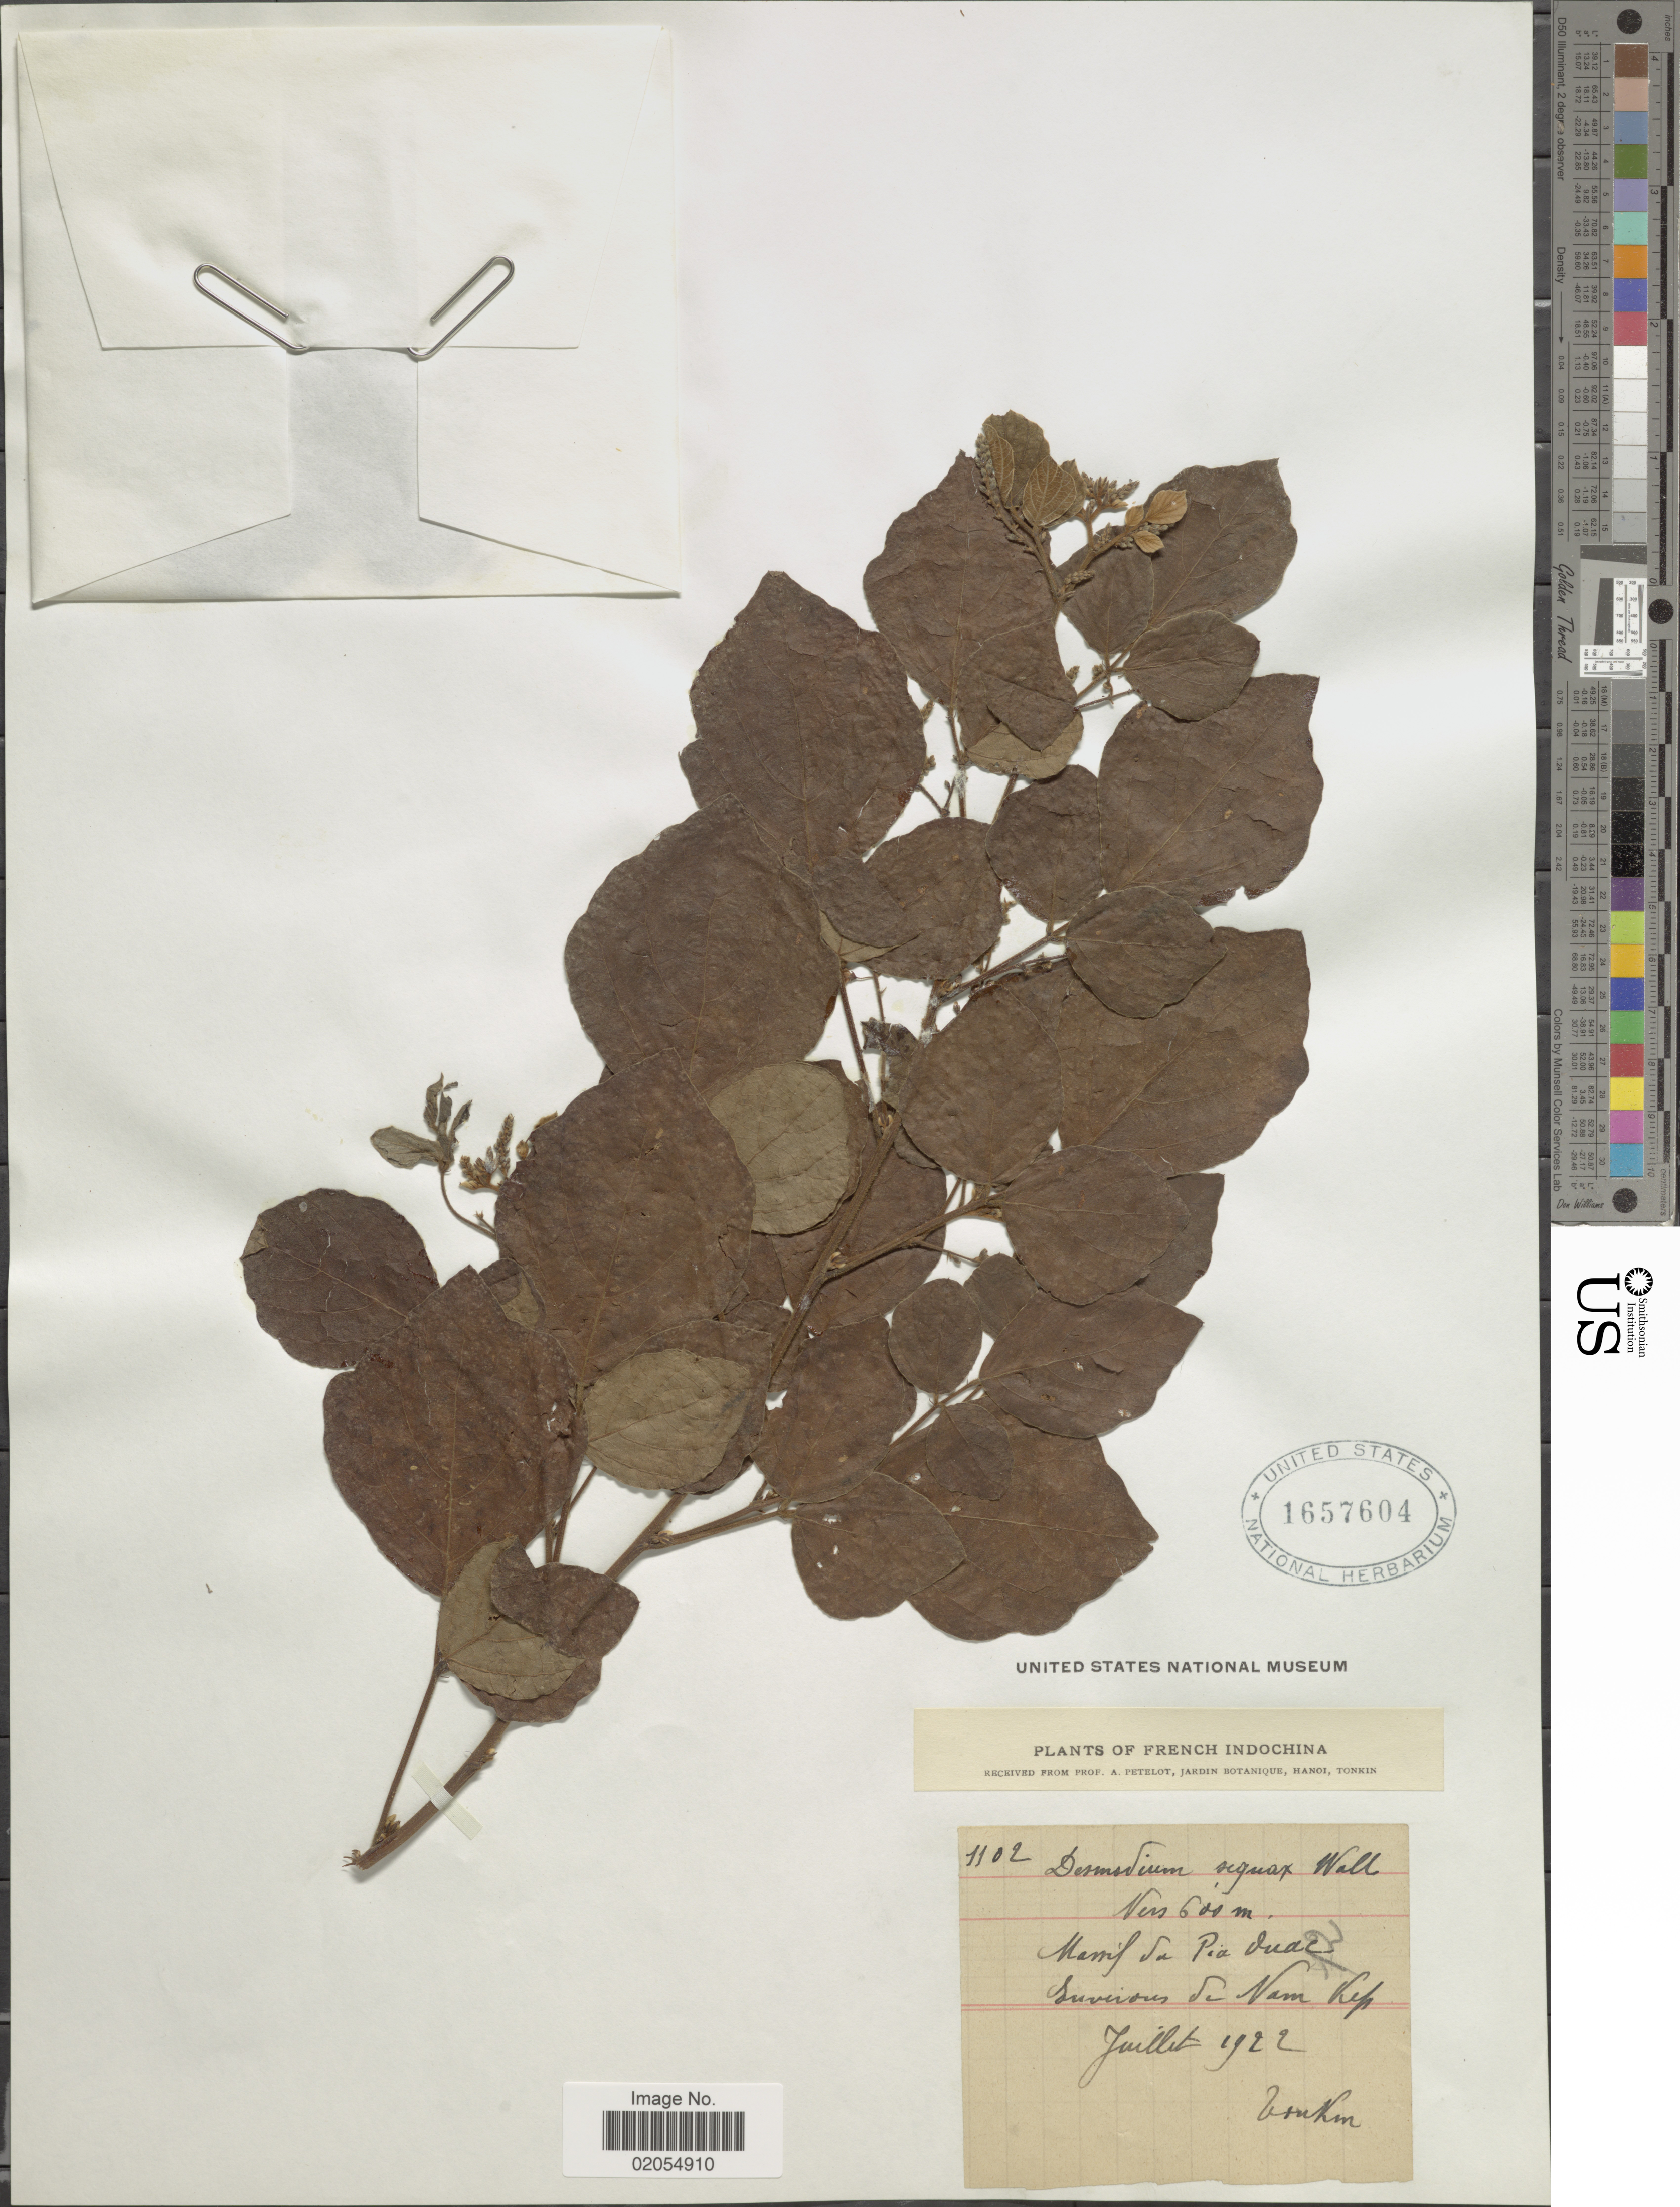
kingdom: Plantae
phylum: Tracheophyta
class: Magnoliopsida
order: Fabales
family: Fabaceae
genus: Puhuaea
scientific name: Puhuaea sequax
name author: (Wall.) H. Ohashi & K. Ohashi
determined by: Strong, Mark T., (BOT), Smithsonian Institution - National Museum of Natural History (UNITED STATES)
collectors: A. Petelot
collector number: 1102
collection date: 1922-07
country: Vietnam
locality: Tonkin. Massif du Pia Duac, survivors de Nam Kep [interpreted]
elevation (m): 600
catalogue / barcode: US 1657604